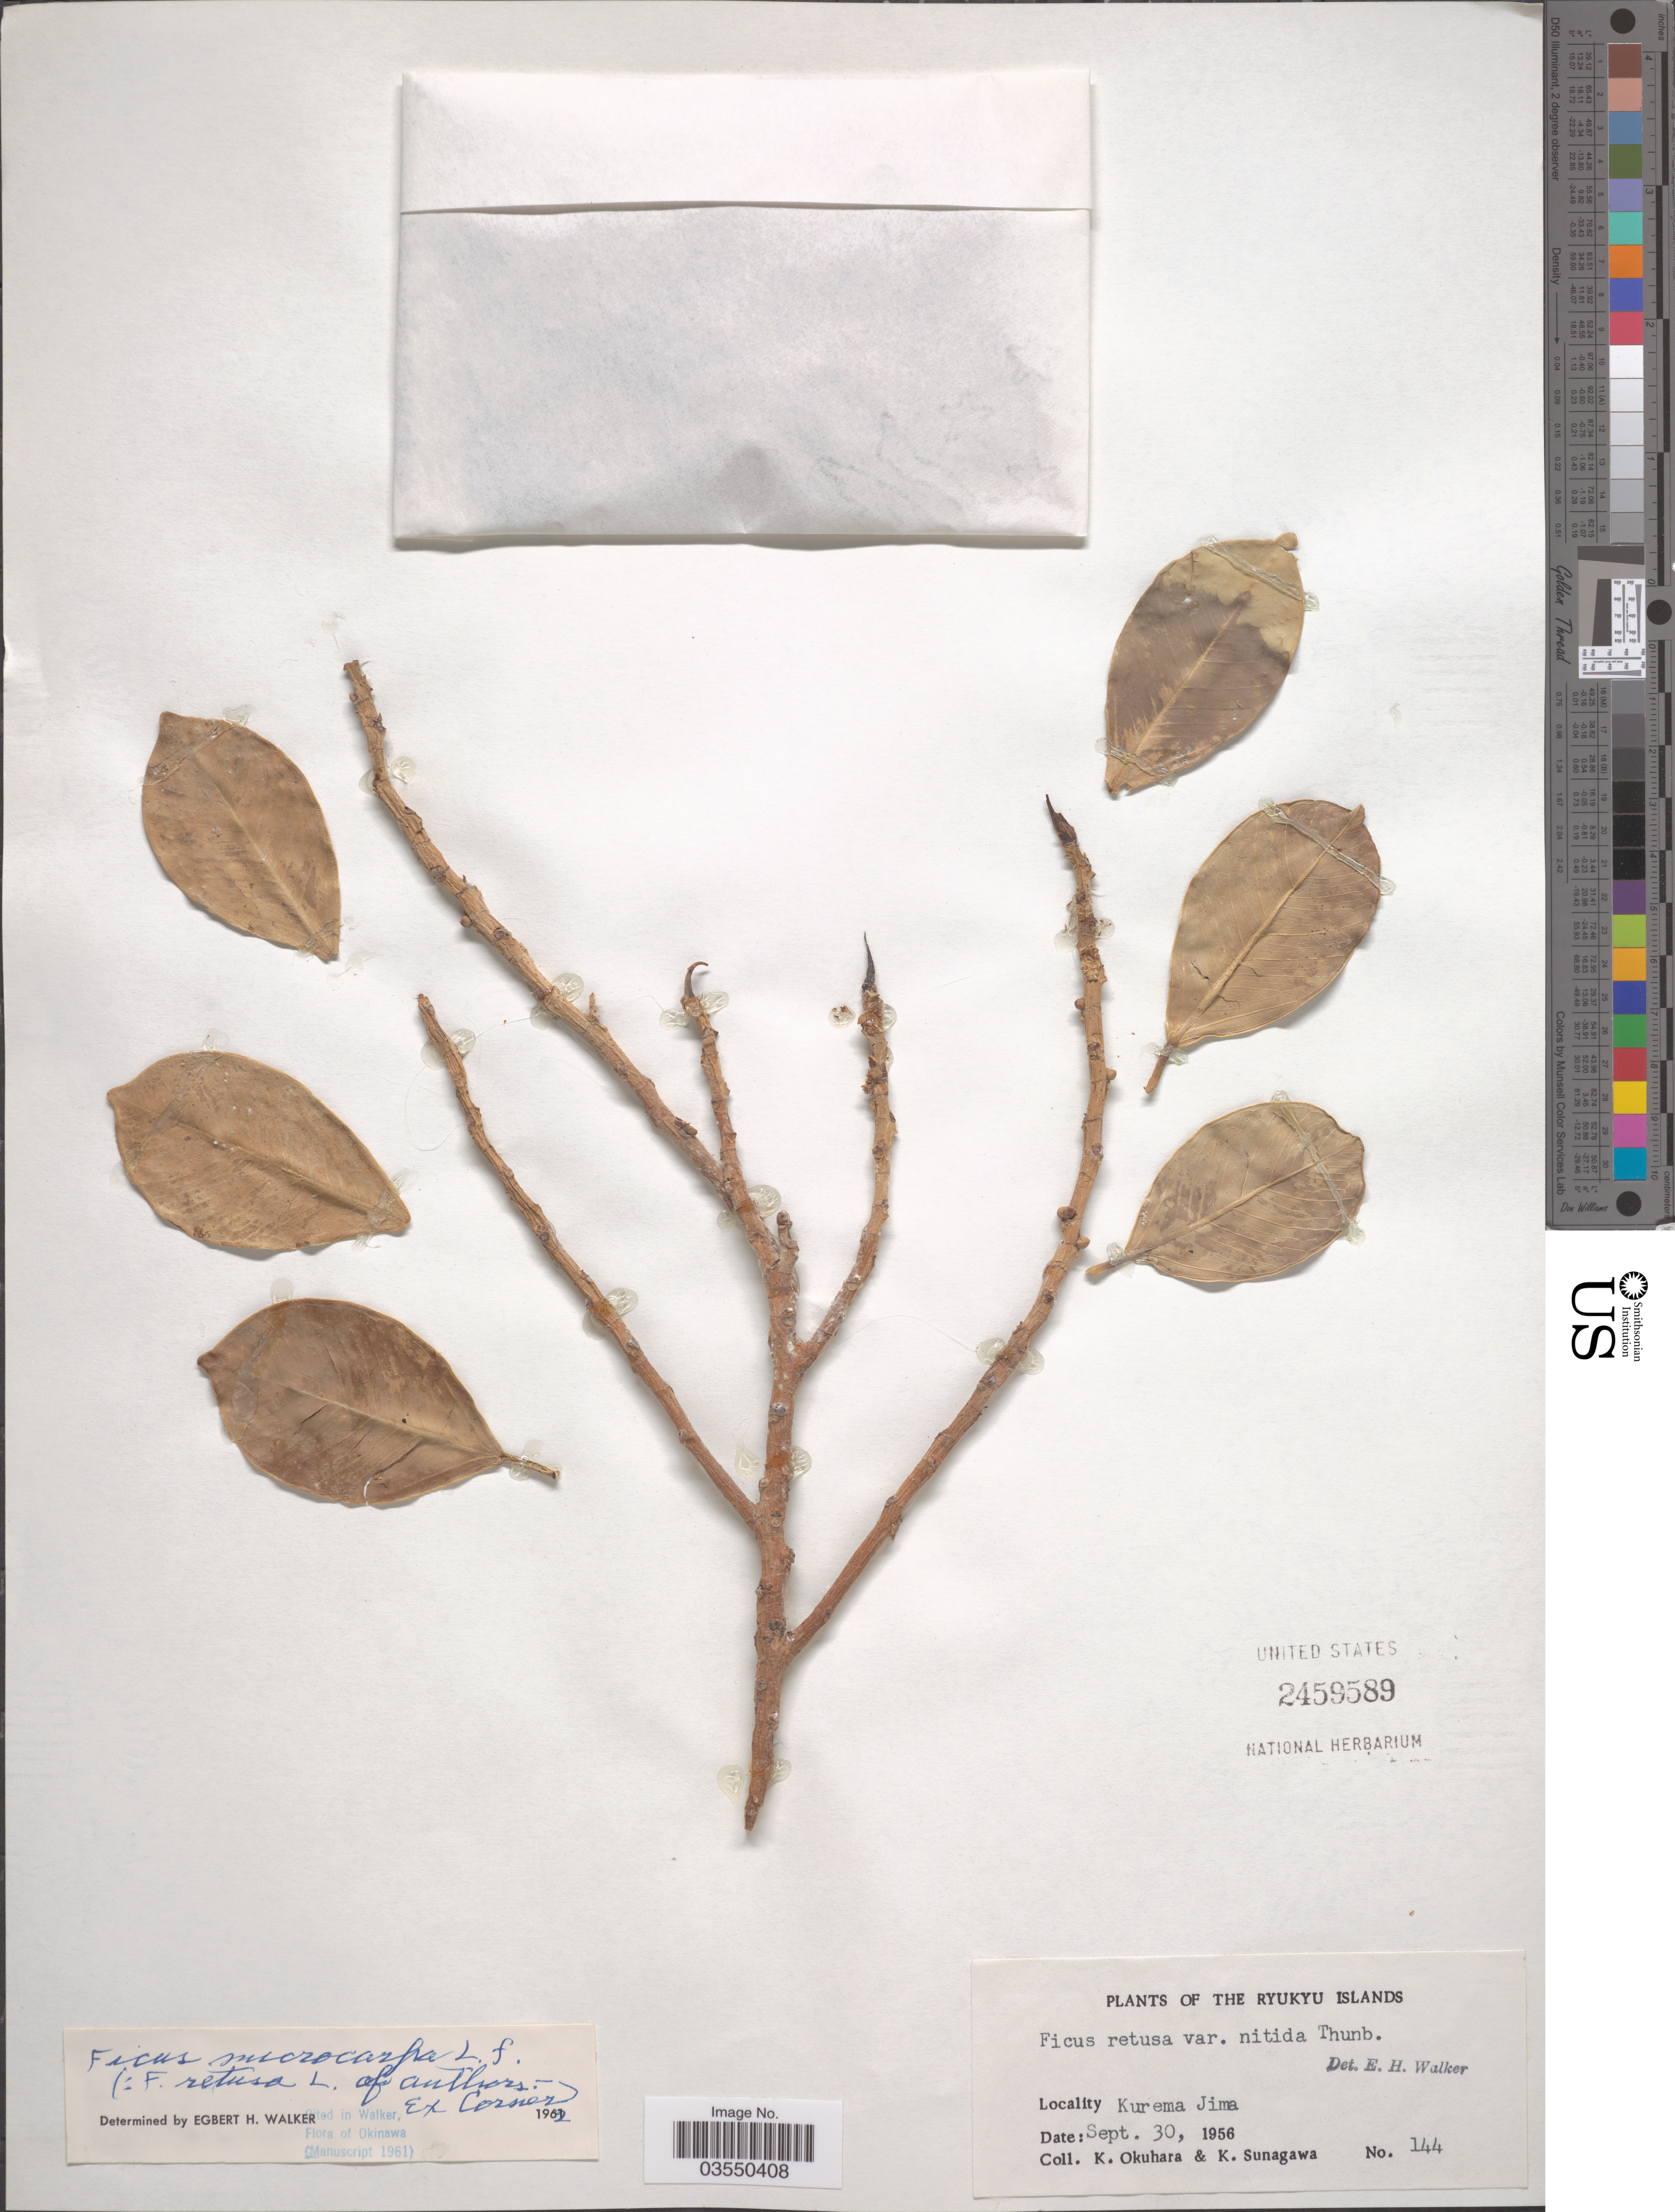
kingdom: Plantae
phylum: Tracheophyta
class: Magnoliopsida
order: Rosales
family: Moraceae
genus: Ficus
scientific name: Ficus microcarpa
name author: L. f.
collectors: K. Okuhara & K. Sunagawa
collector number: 144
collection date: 1956-09-30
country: Japan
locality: The Ryukyu Islands. Kurema Jima.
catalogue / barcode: US 2459589